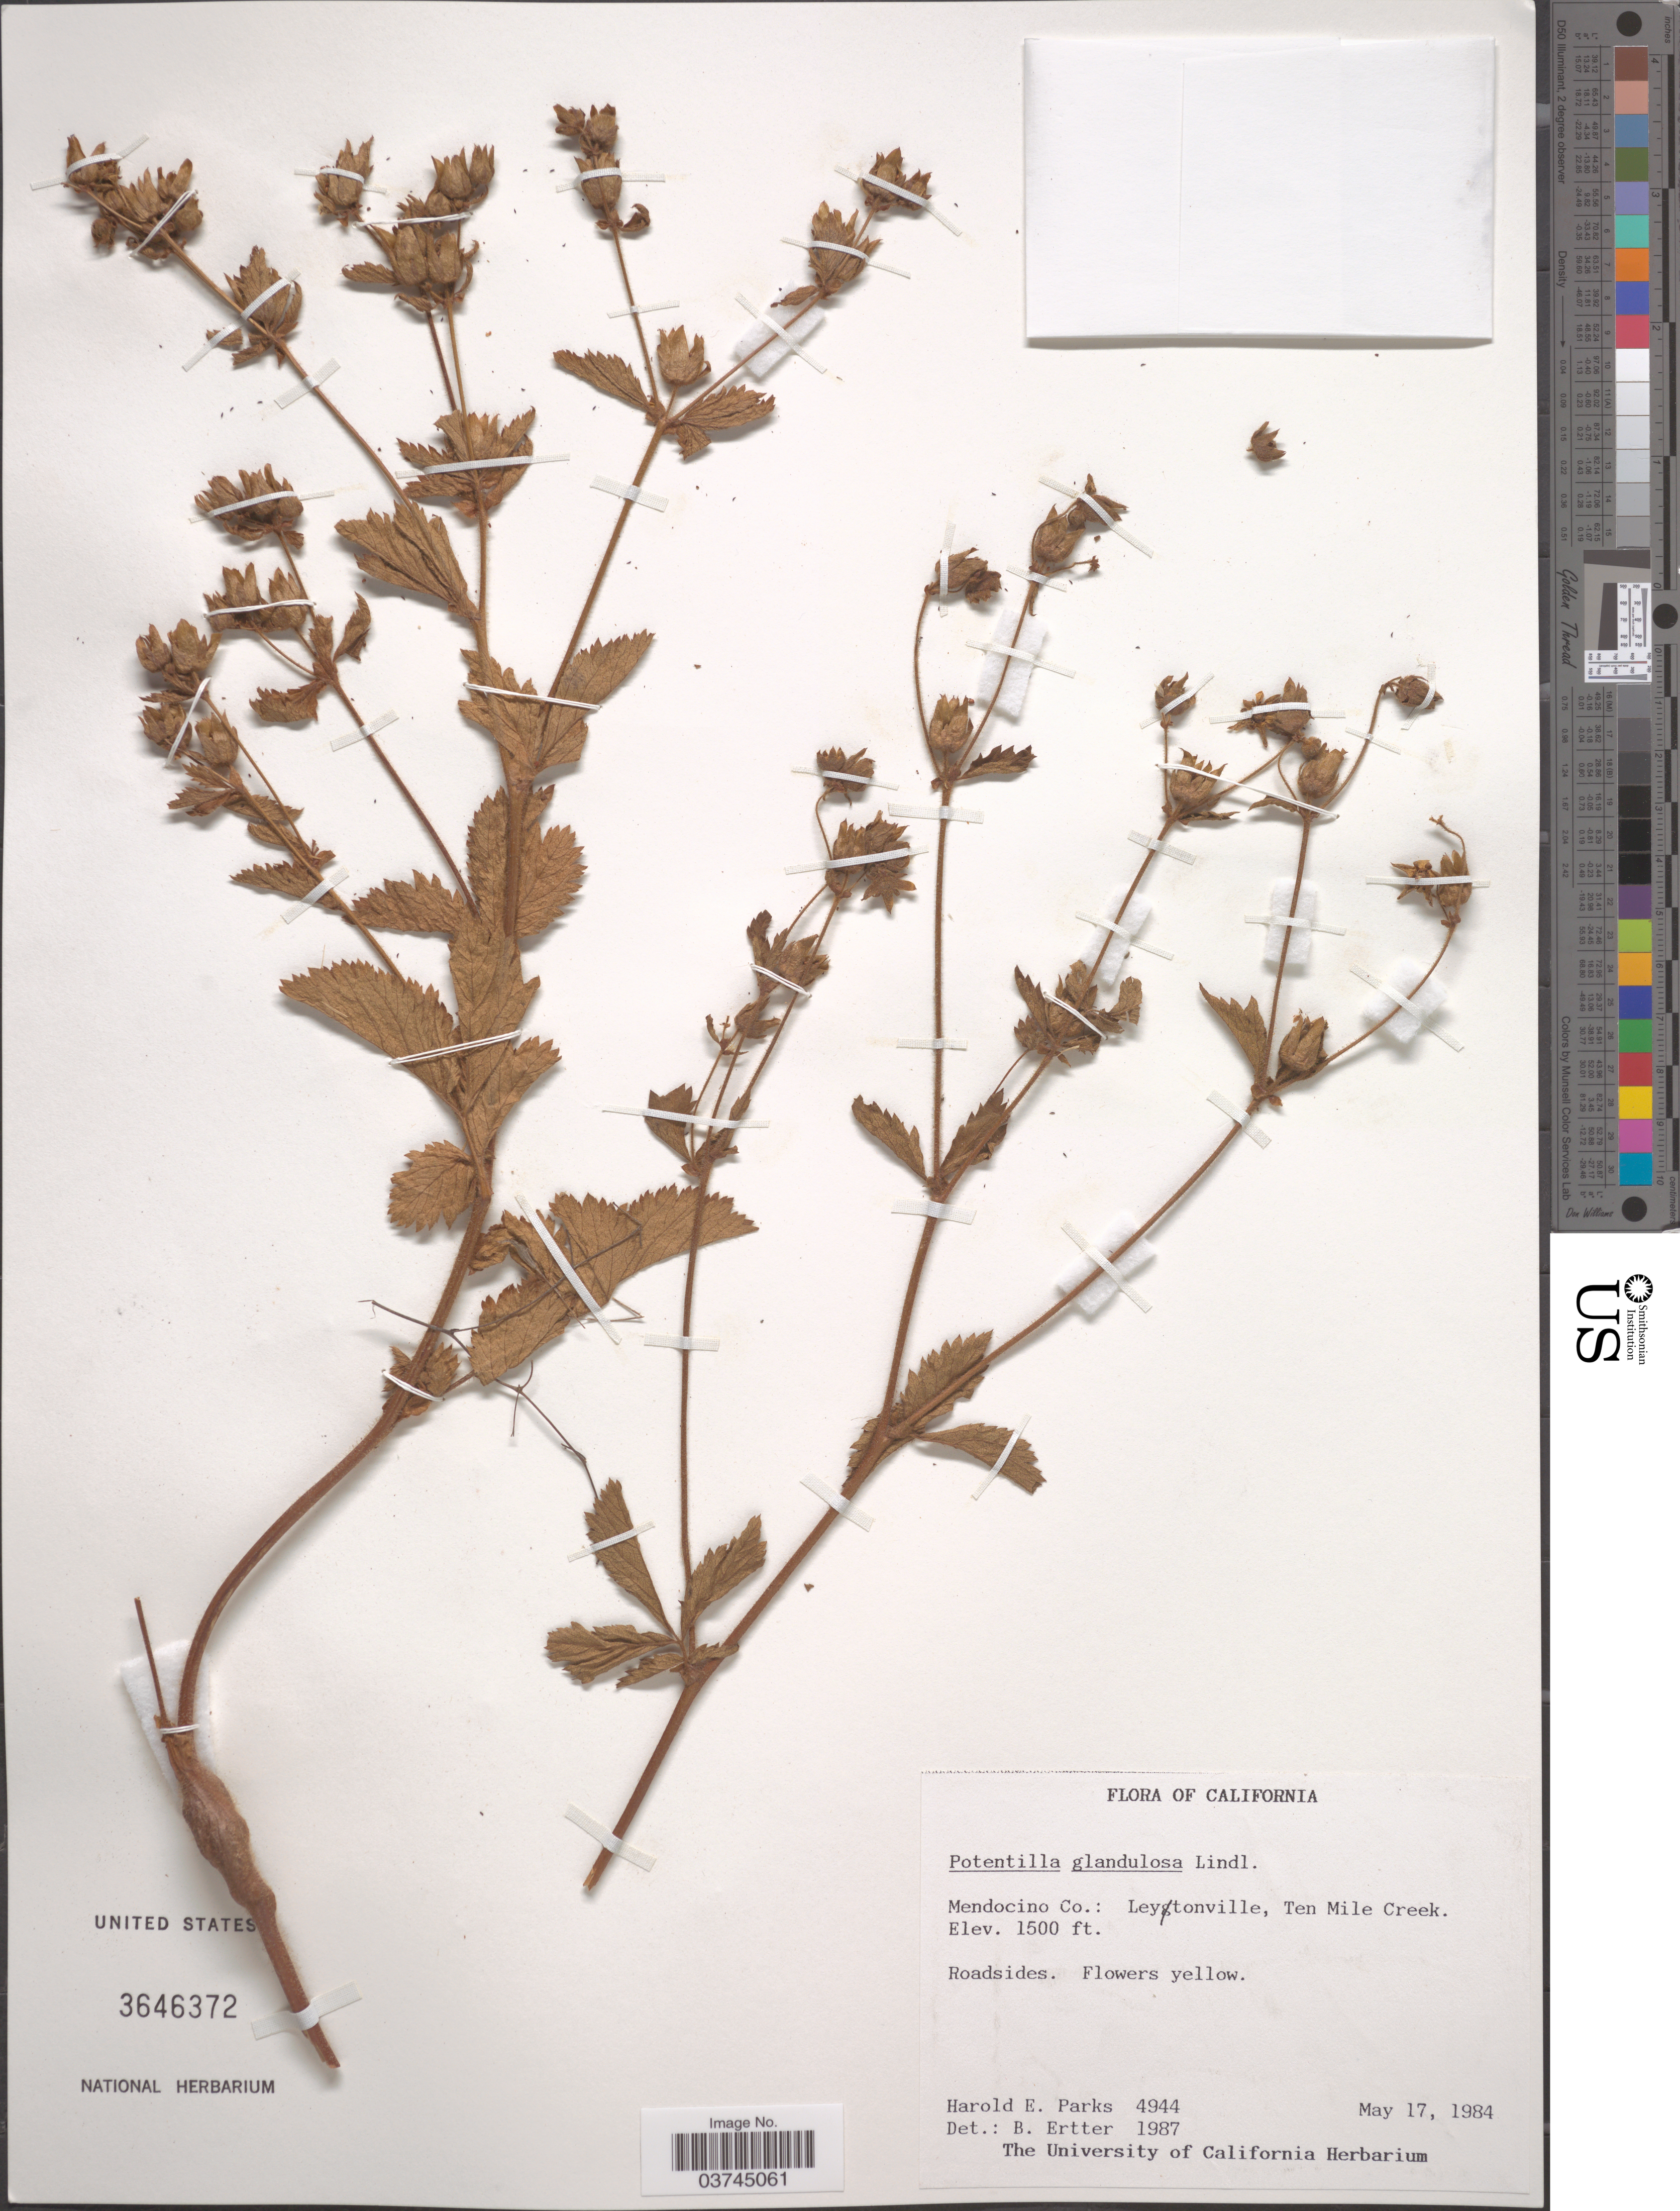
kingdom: Plantae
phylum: Tracheophyta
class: Magnoliopsida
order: Rosales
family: Rosaceae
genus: Drymocallis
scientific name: Drymocallis glandulosa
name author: (Lindl.) Rydb.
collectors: H. E. Parks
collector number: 4944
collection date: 1984-05-17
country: United States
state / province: California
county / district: Mendocino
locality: Mendocino Co.: Leytonville, Ten Mile Creek.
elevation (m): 457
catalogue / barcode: US 3646372